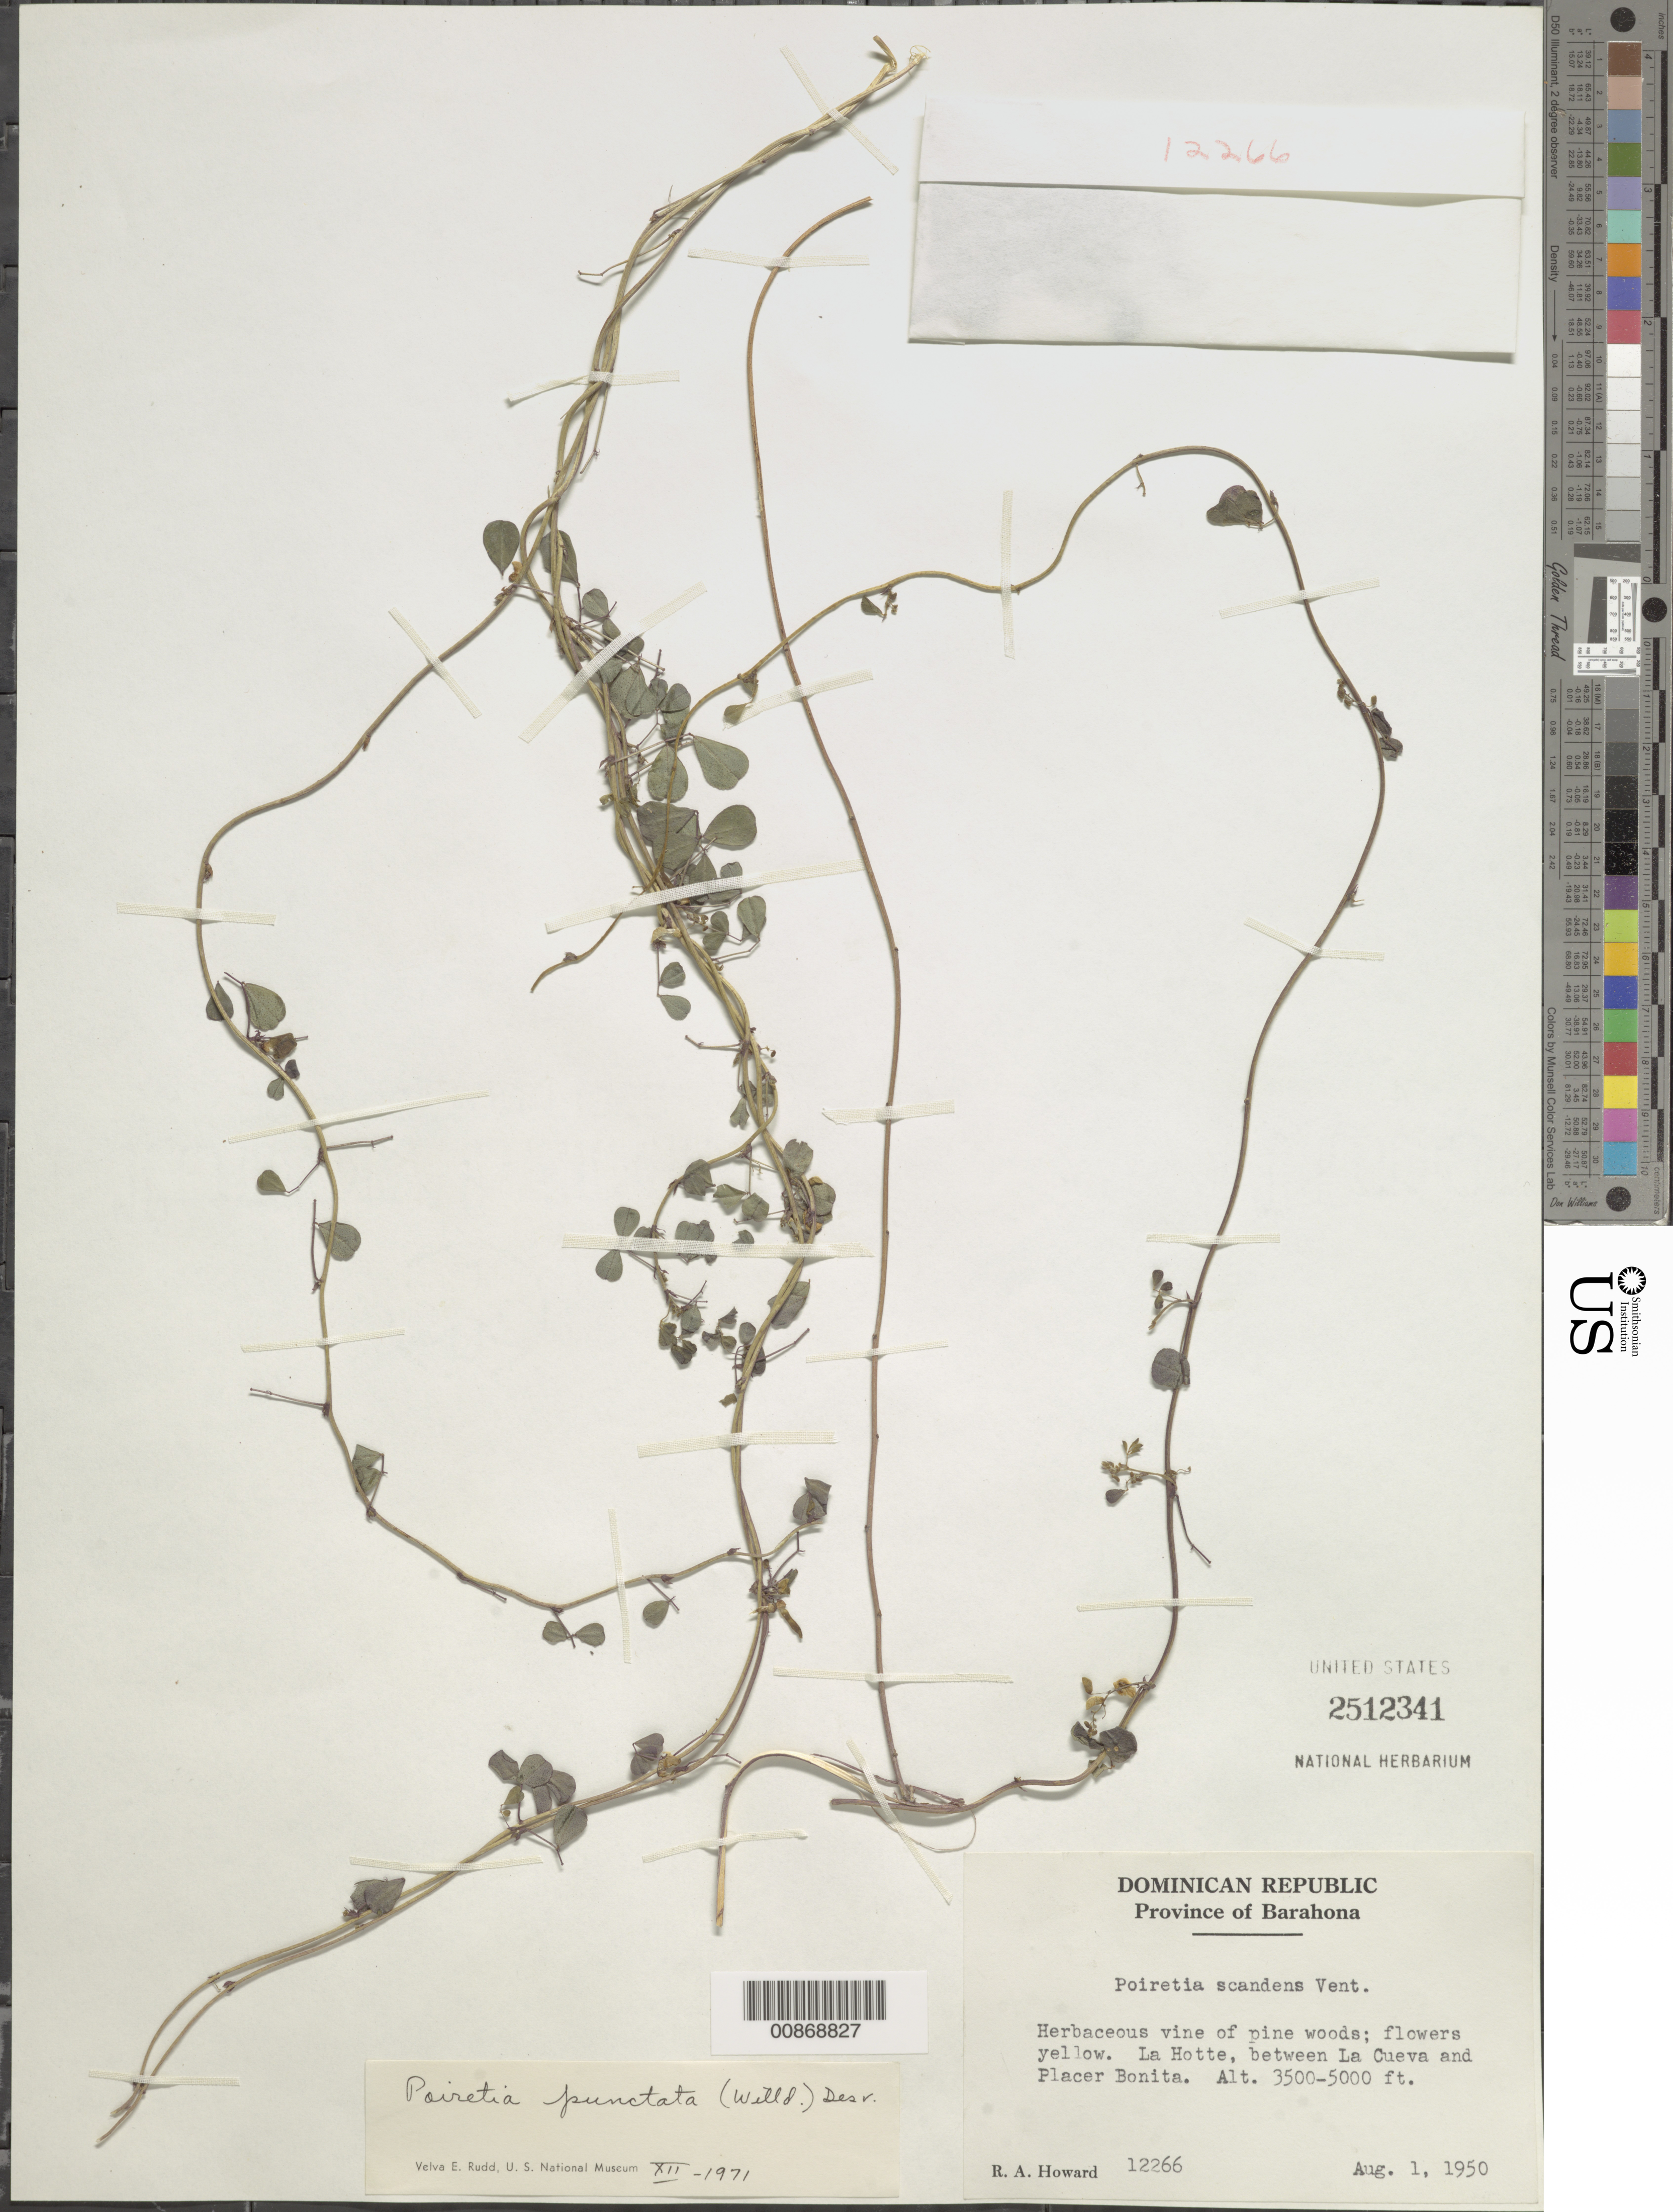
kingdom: Plantae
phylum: Tracheophyta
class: Magnoliopsida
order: Fabales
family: Fabaceae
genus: Poiretia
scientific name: Poiretia scandens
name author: Vent.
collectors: R. A. Howard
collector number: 12266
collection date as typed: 01 Aug 1950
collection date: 1950-08-01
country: Dominican Republic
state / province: Barahona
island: Hispaniola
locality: La Hotte, between La Cueva and Placer bonita.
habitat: Herbaceous vine of pine woods.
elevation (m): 1067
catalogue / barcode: US 2512341